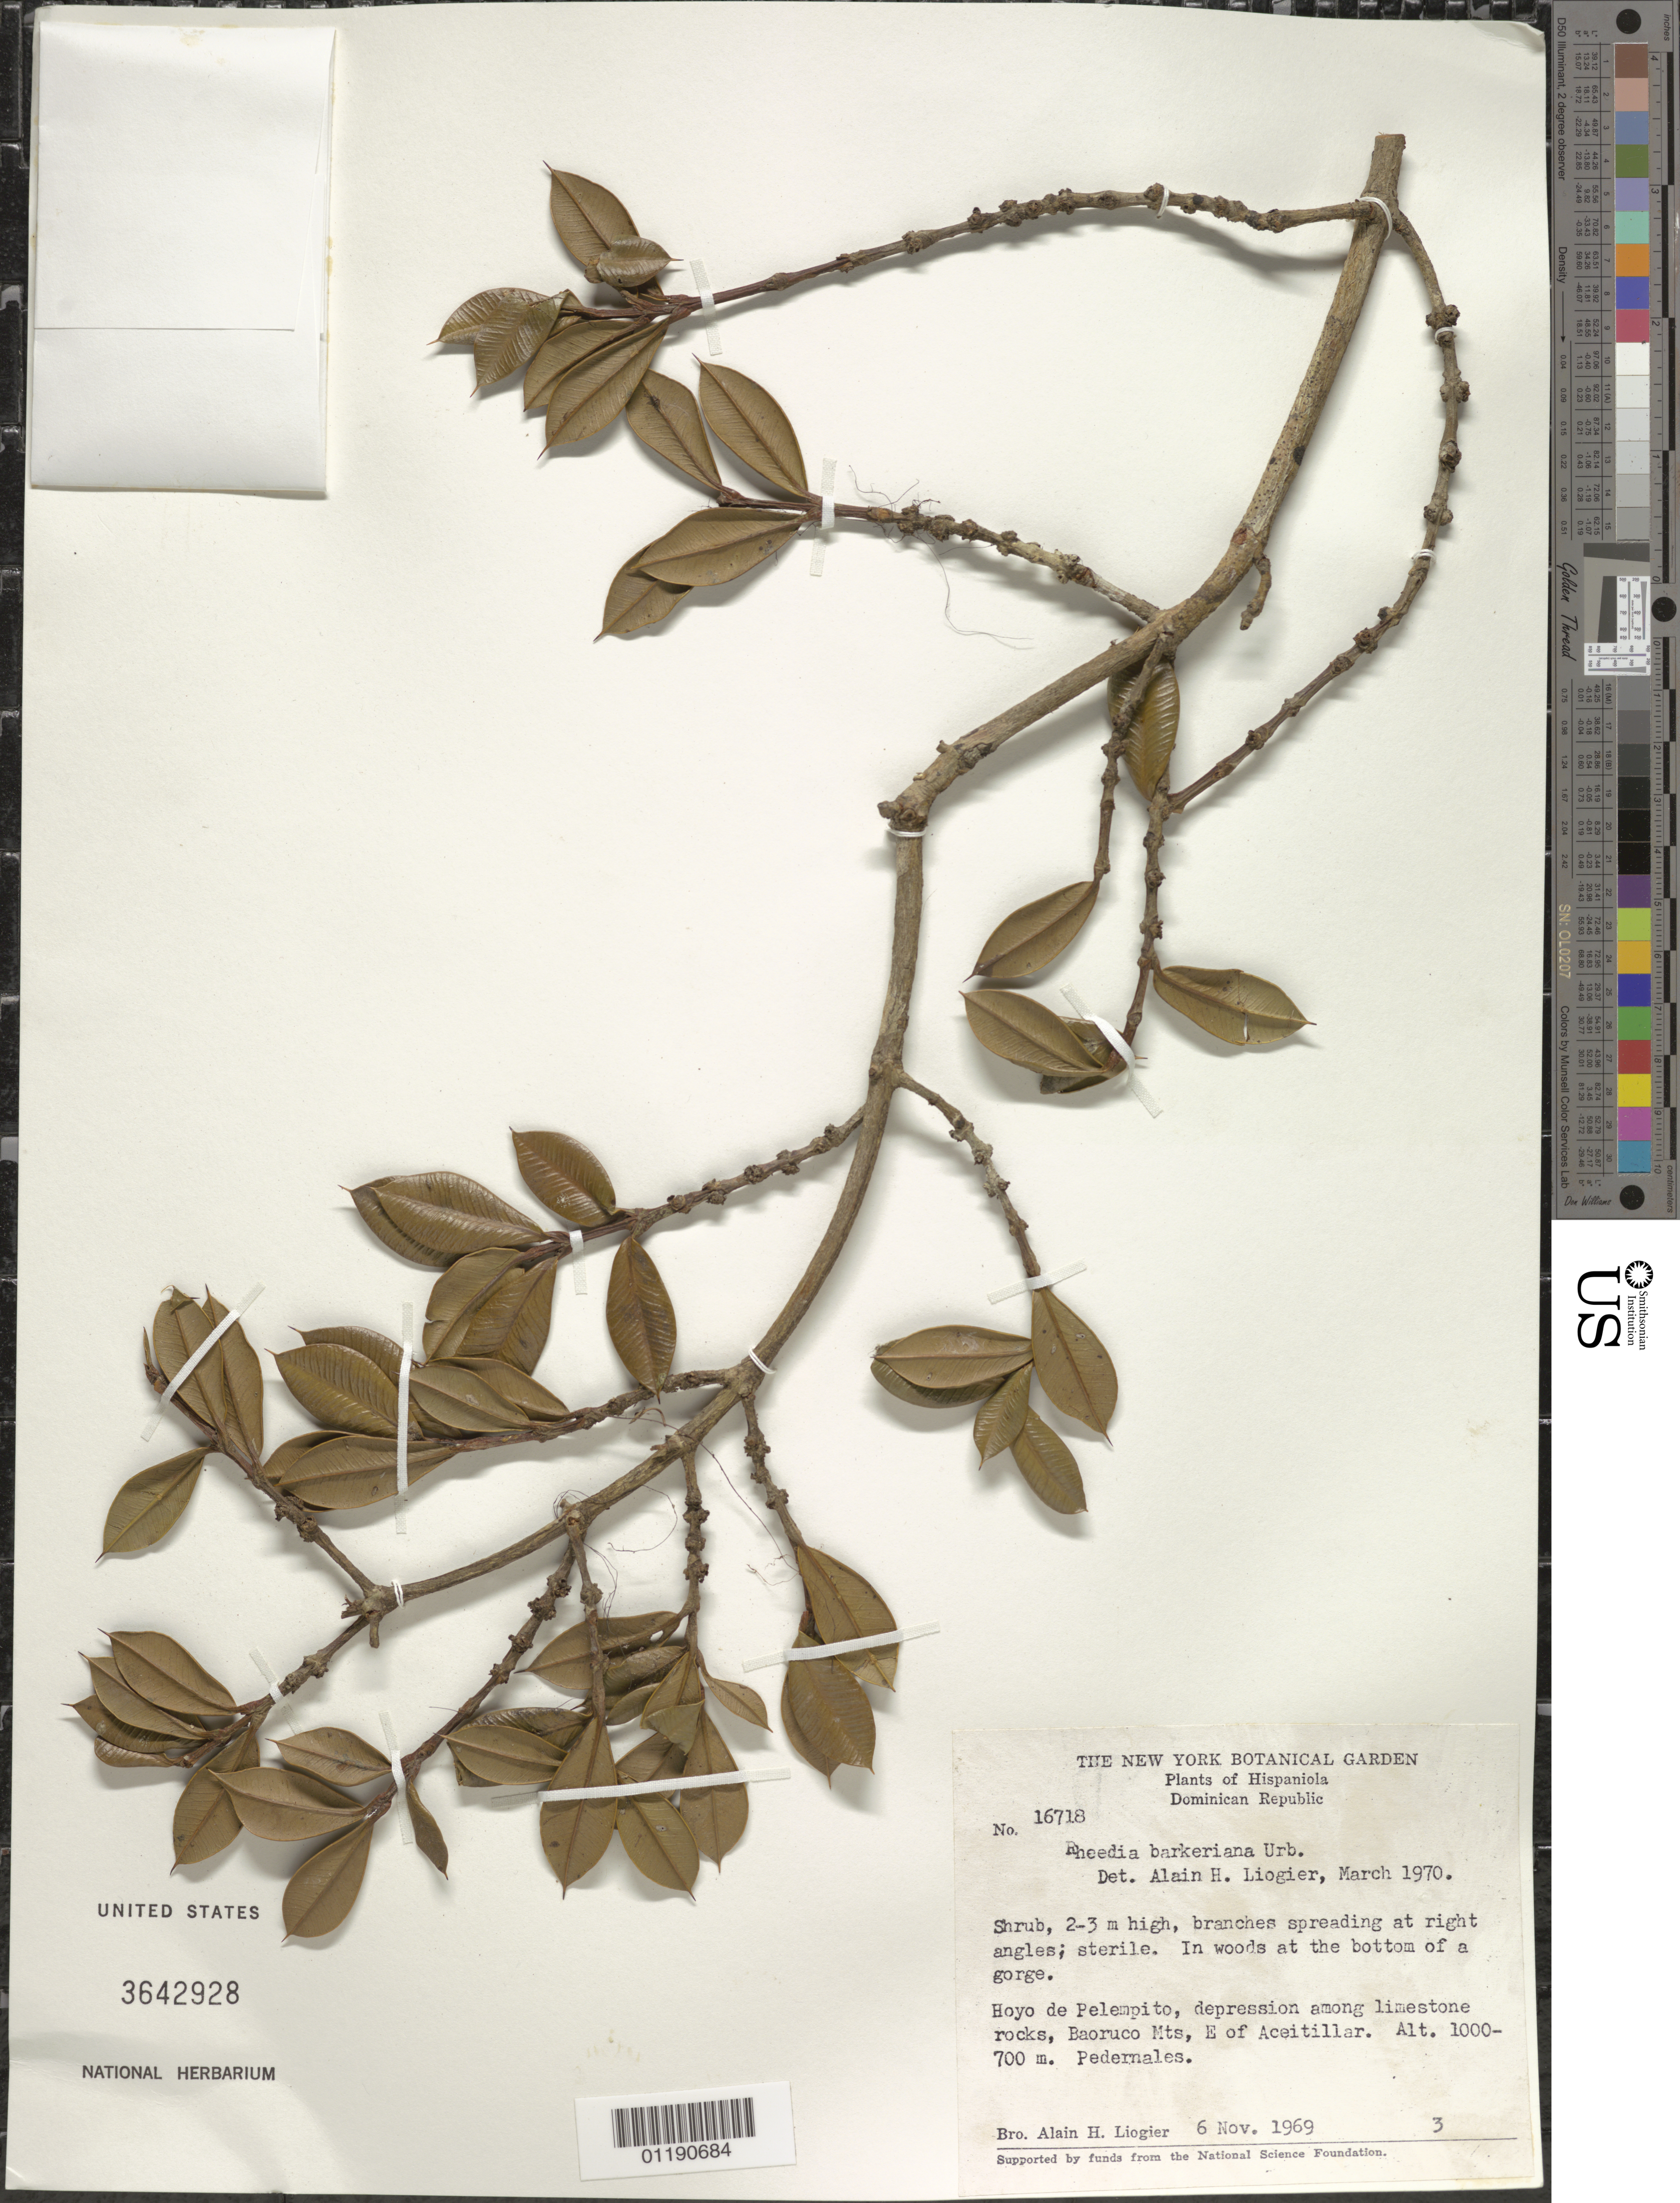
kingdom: Plantae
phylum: Tracheophyta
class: Magnoliopsida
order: Malpighiales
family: Clusiaceae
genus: Garcinia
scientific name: Garcinia barkeriana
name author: (Urb. & Ekman) Alain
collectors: A. H. Liogier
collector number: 16718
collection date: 1969-11-06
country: Dominican Republic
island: Hispaniola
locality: Hoyo de Pelempito, depression among limestone rocks, Baoruco Mts, E of Aceitillar. Pedernales.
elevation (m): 700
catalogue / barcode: US 3642928